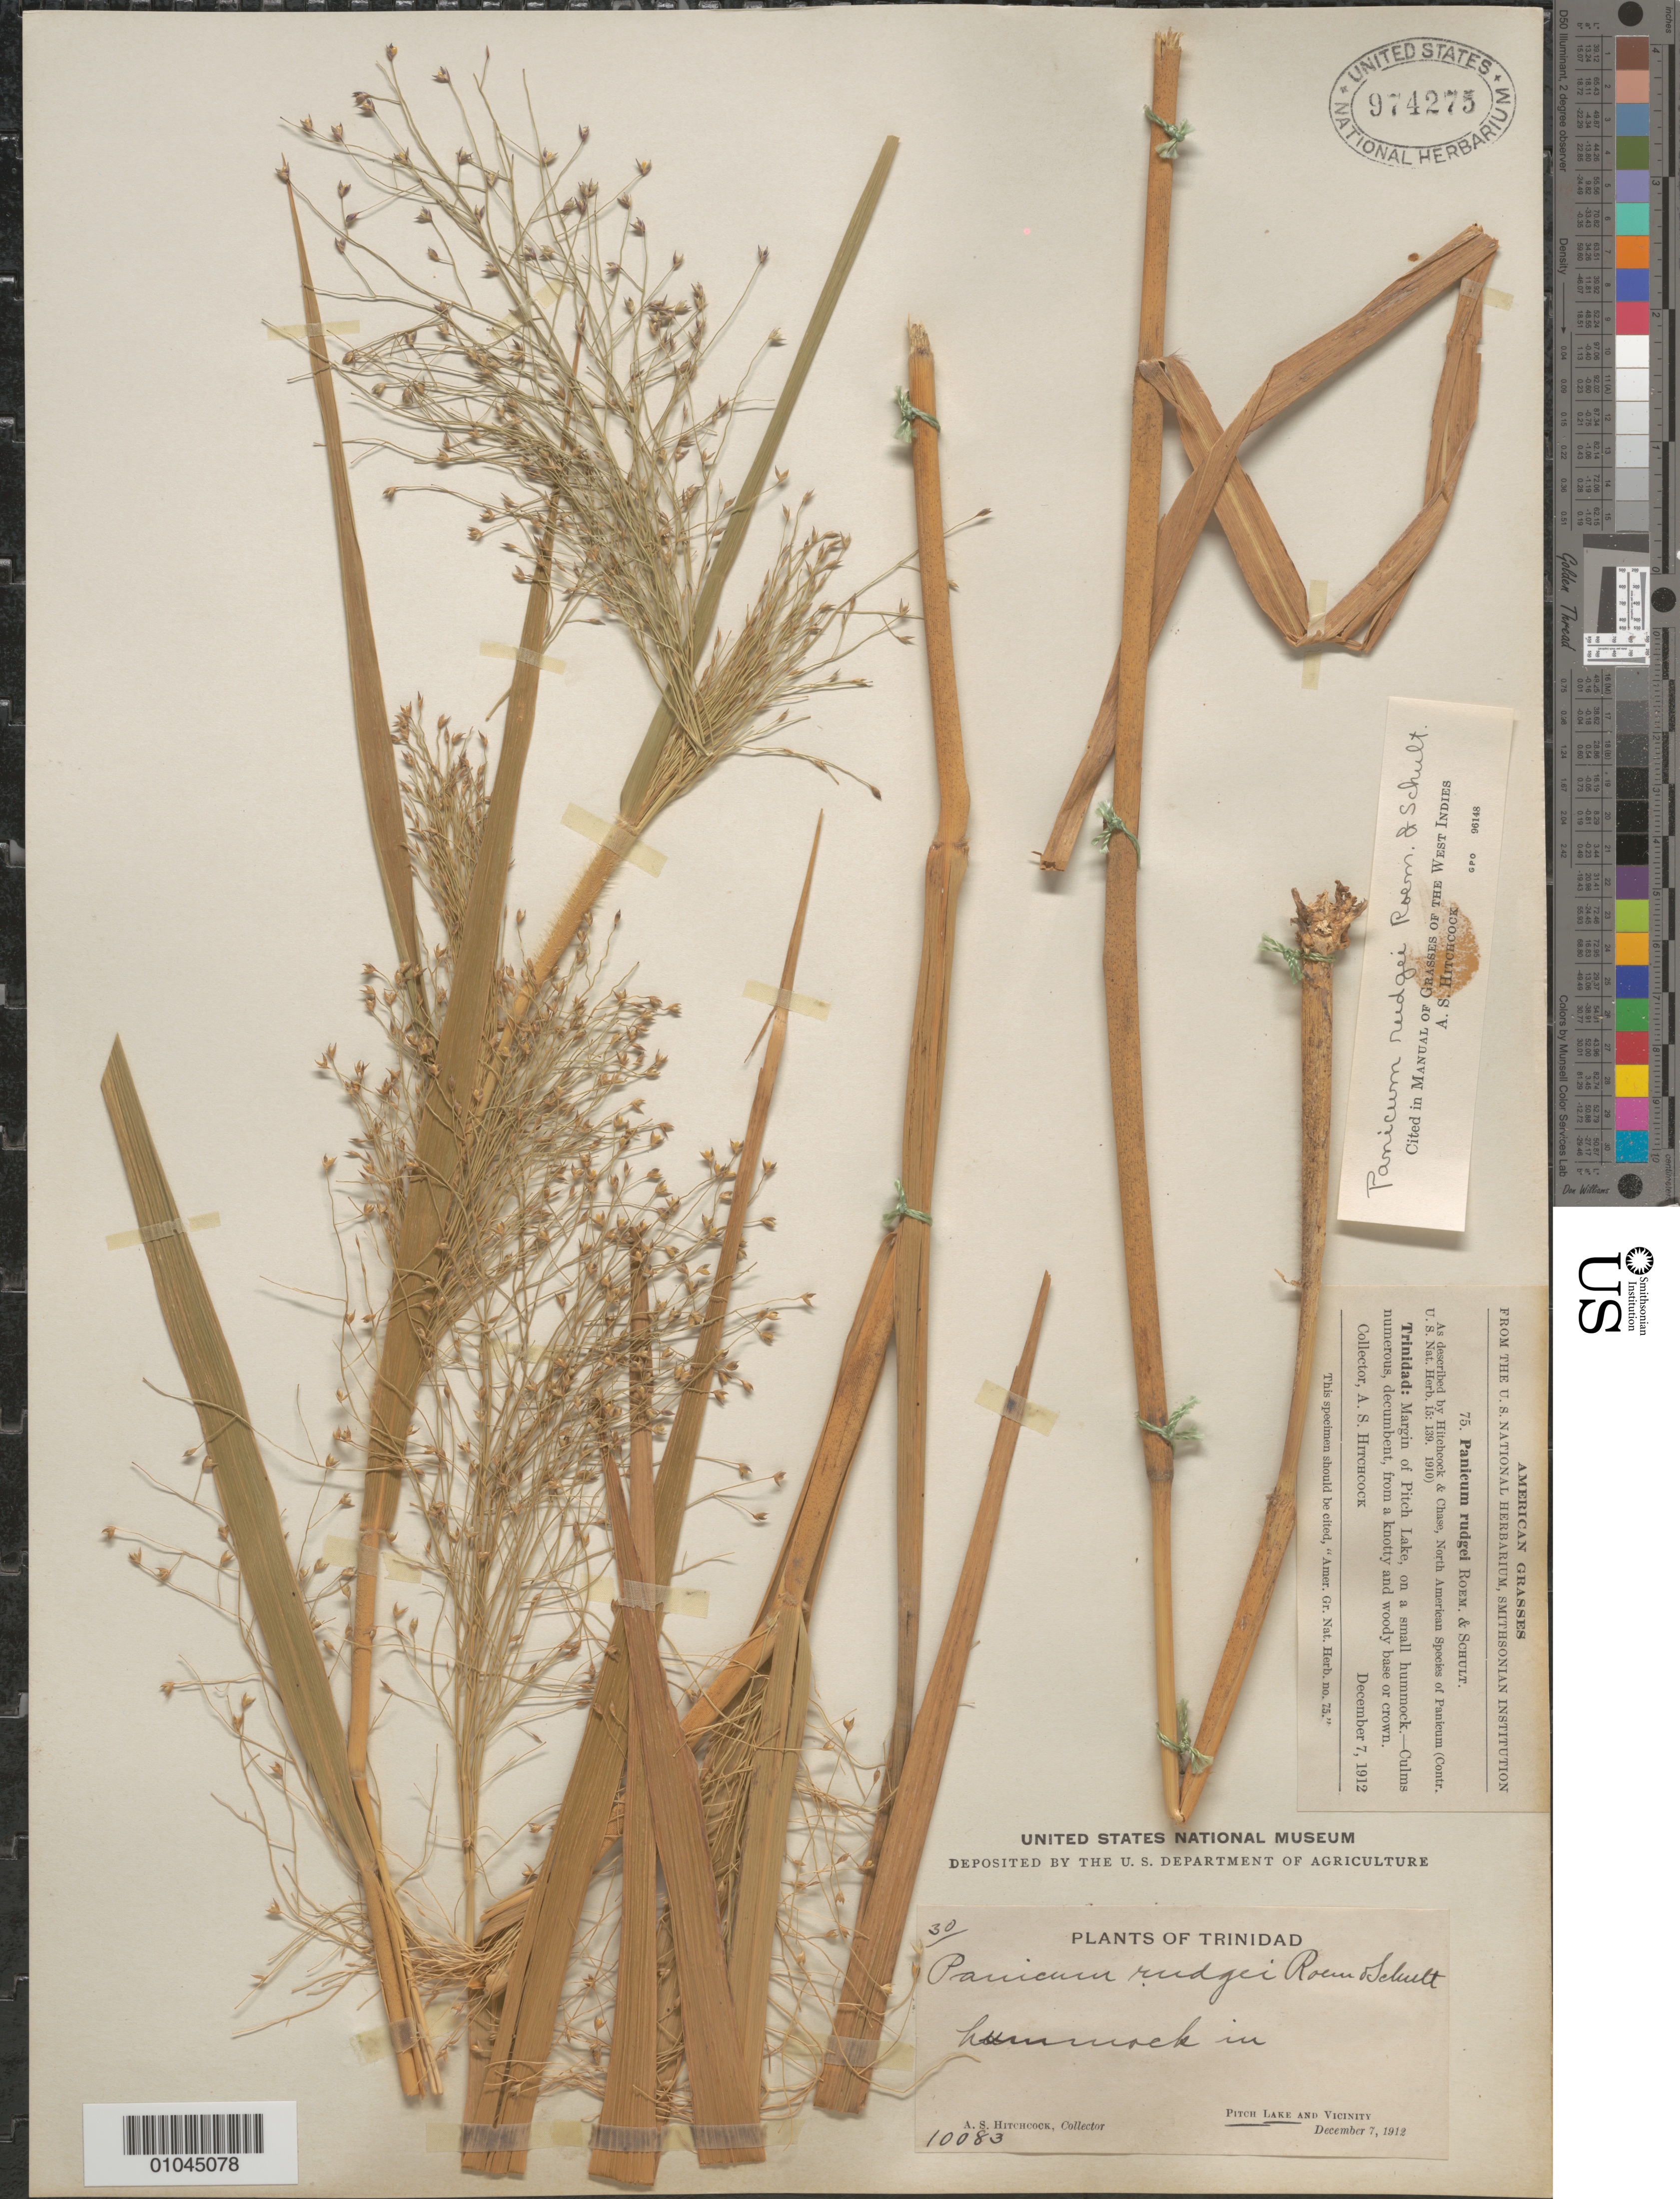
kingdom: Plantae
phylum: Tracheophyta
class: Liliopsida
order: Poales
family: Poaceae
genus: Panicum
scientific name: Panicum rudgei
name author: Roem. & Schult.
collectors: A. S. Hitchcock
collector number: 10083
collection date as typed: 07 Dec 1912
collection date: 1912-12-07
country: Trinidad and Tobago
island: Trinidad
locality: Margin of Pitch Lake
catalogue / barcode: US 974275